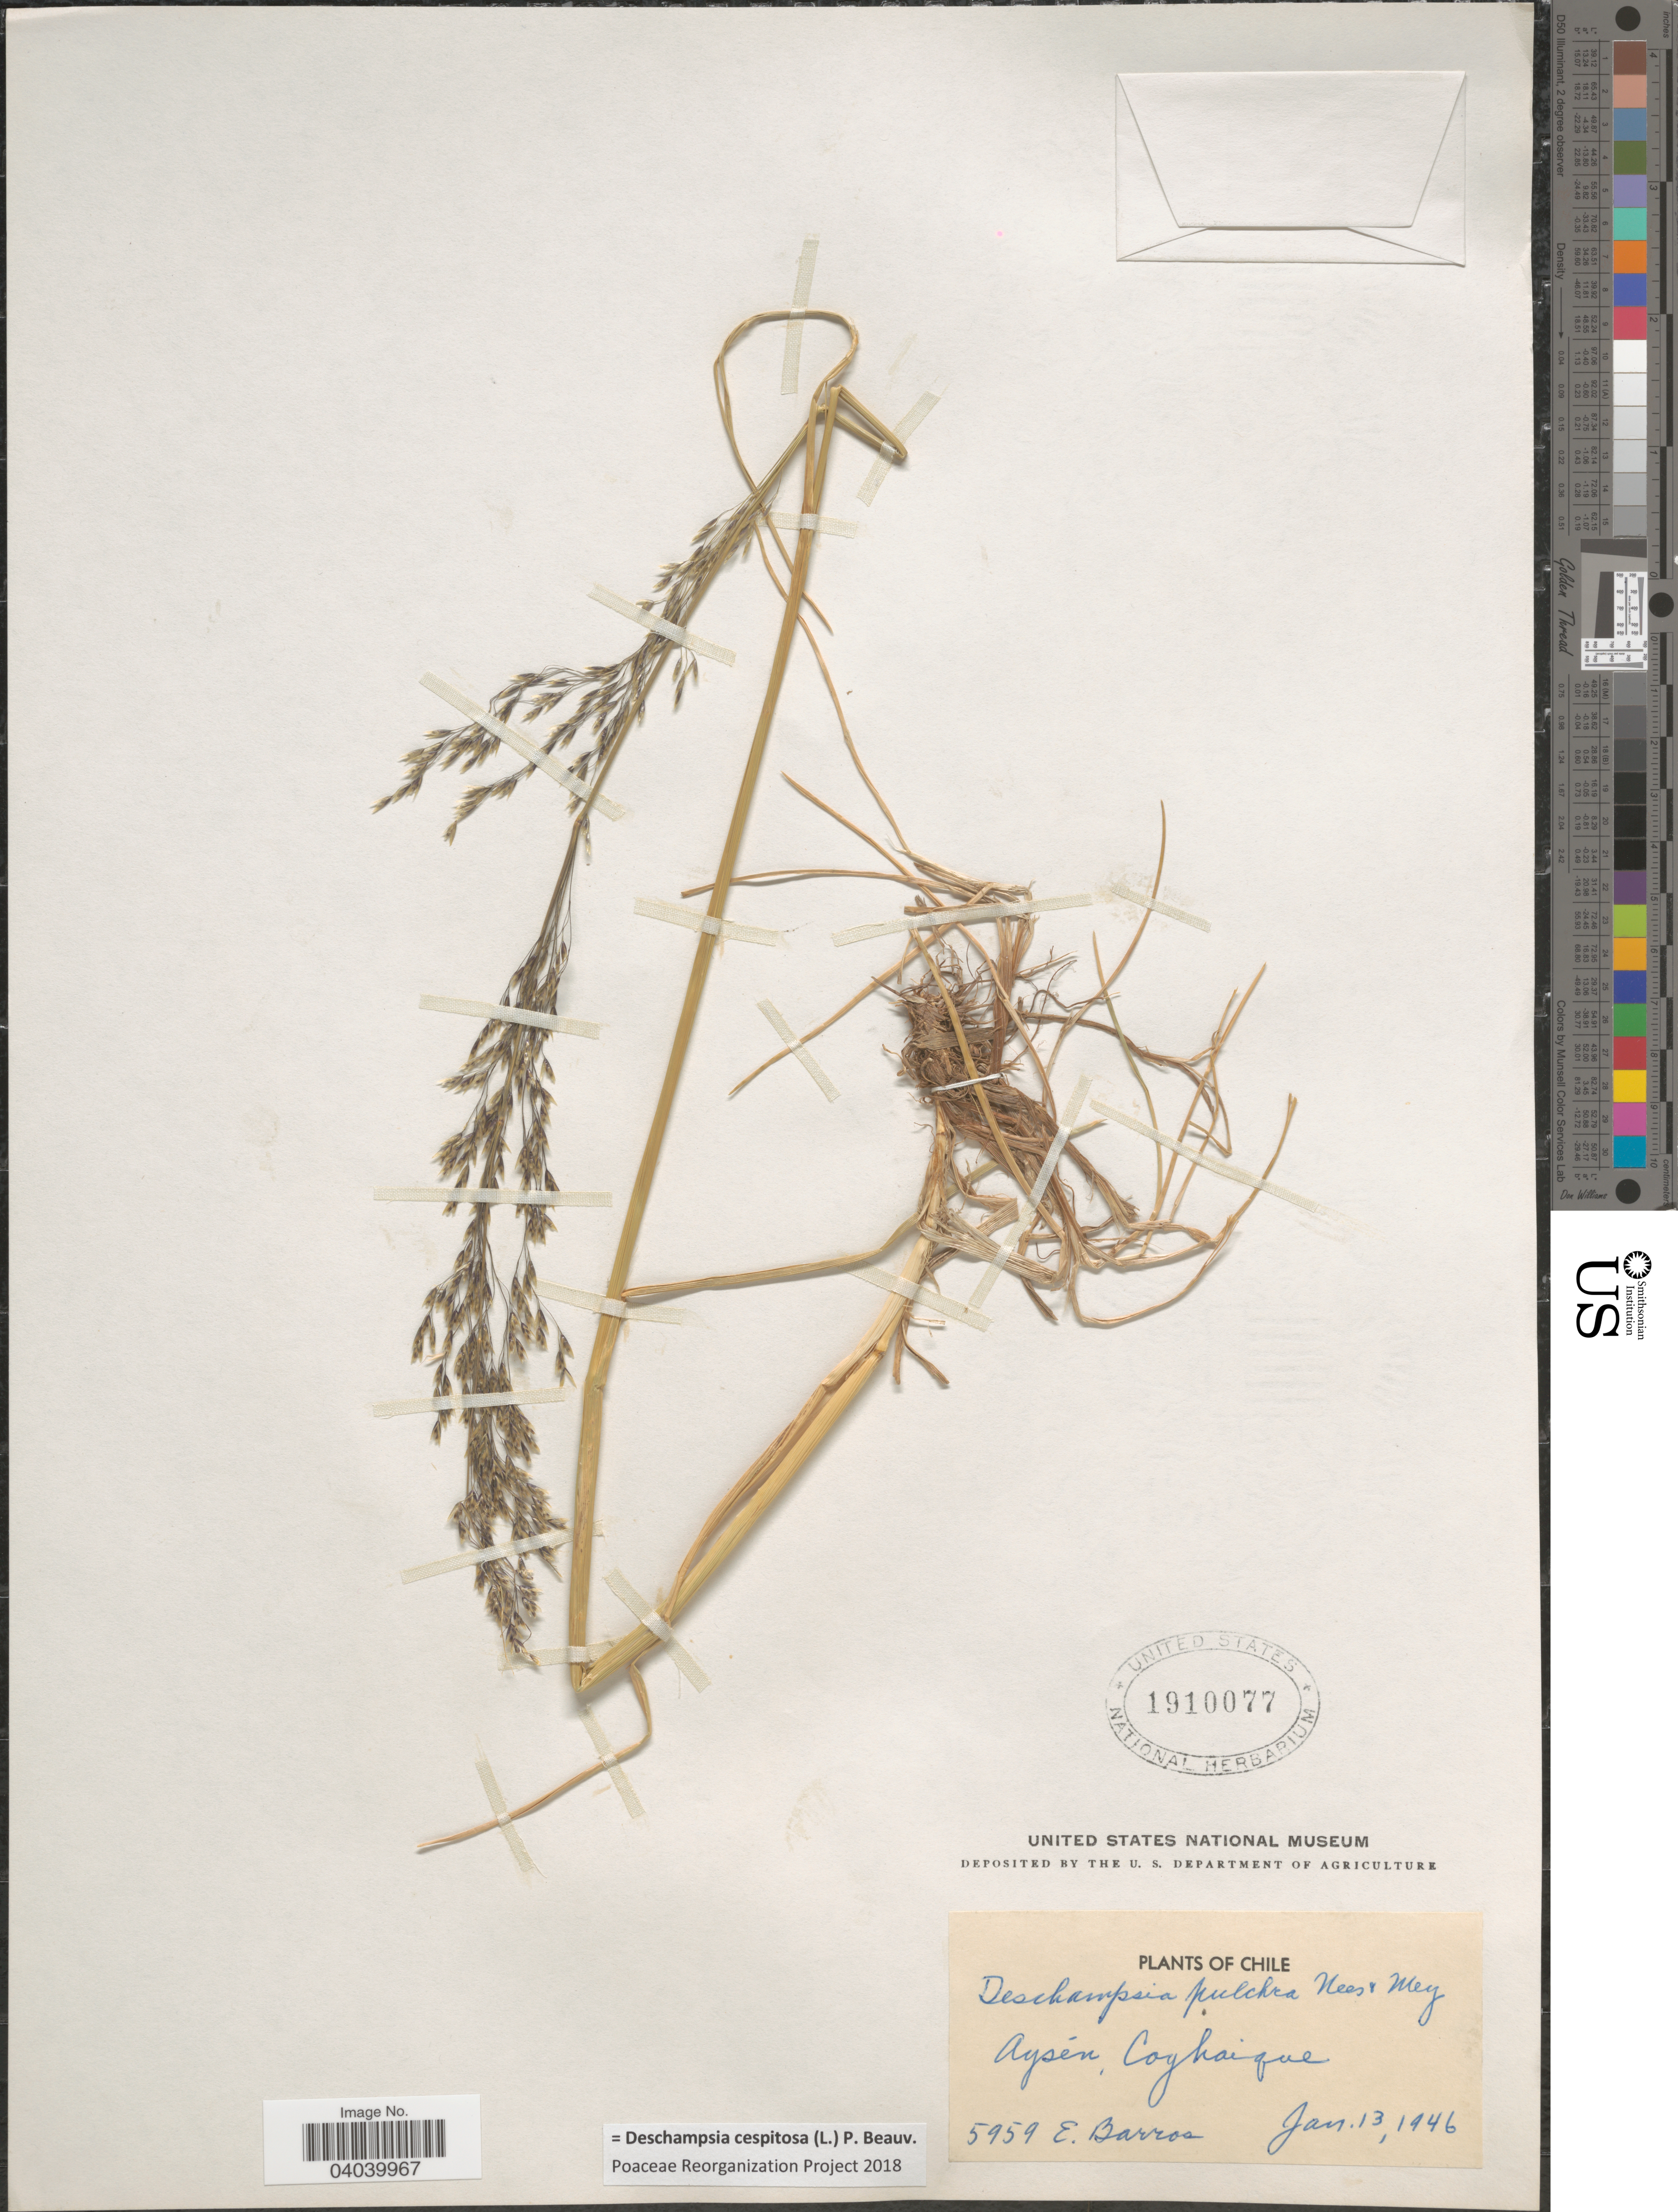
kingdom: Plantae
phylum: Tracheophyta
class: Liliopsida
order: Poales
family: Poaceae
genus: Deschampsia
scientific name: Deschampsia cespitosa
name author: (L.) P. Beauv.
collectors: E. Barros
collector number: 5959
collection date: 1946-01-13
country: Chile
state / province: Aisén (XI)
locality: Aysén, Coyhaique.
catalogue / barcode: US 1910077